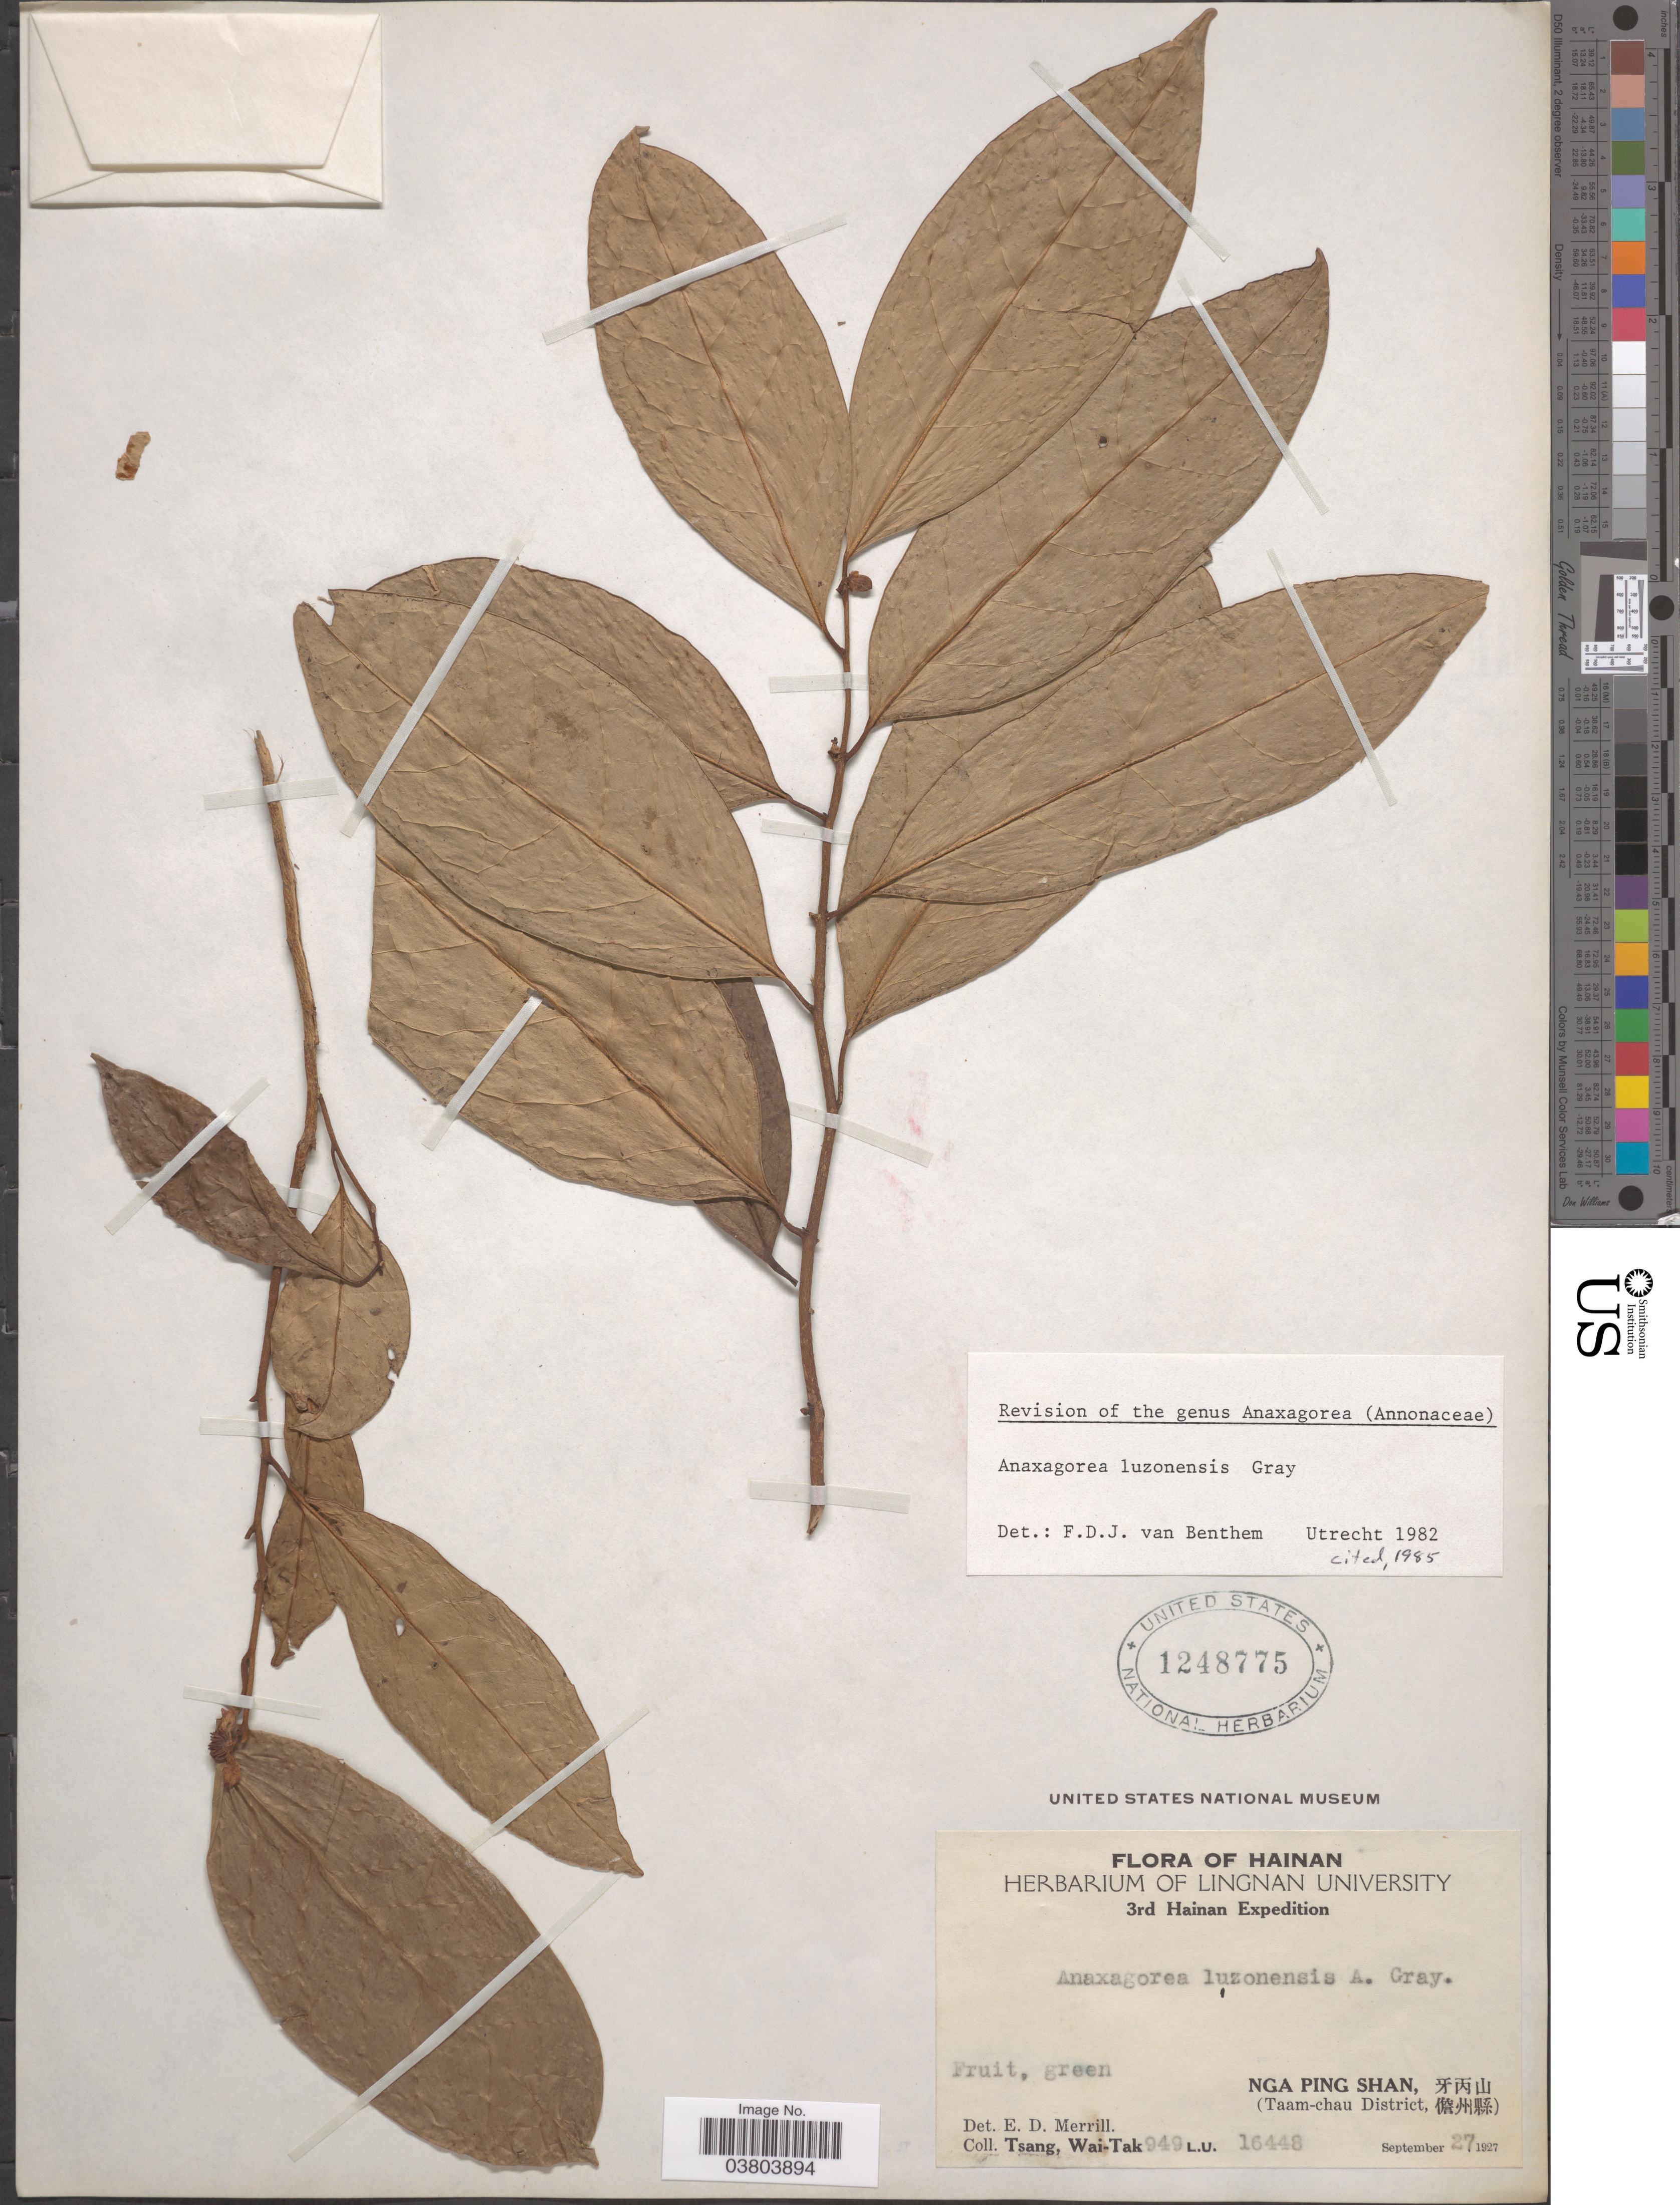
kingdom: Plantae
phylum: Tracheophyta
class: Magnoliopsida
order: Magnoliales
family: Annonaceae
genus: Anaxagorea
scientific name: Anaxagorea luzonensis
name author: A. Gray in Wilkes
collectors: W. T. Tsang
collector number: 949LU16448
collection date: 1927-09-27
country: China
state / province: Hainan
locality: Nga Ping Shan, X. (Taam-chau District, X).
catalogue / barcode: US 1248775